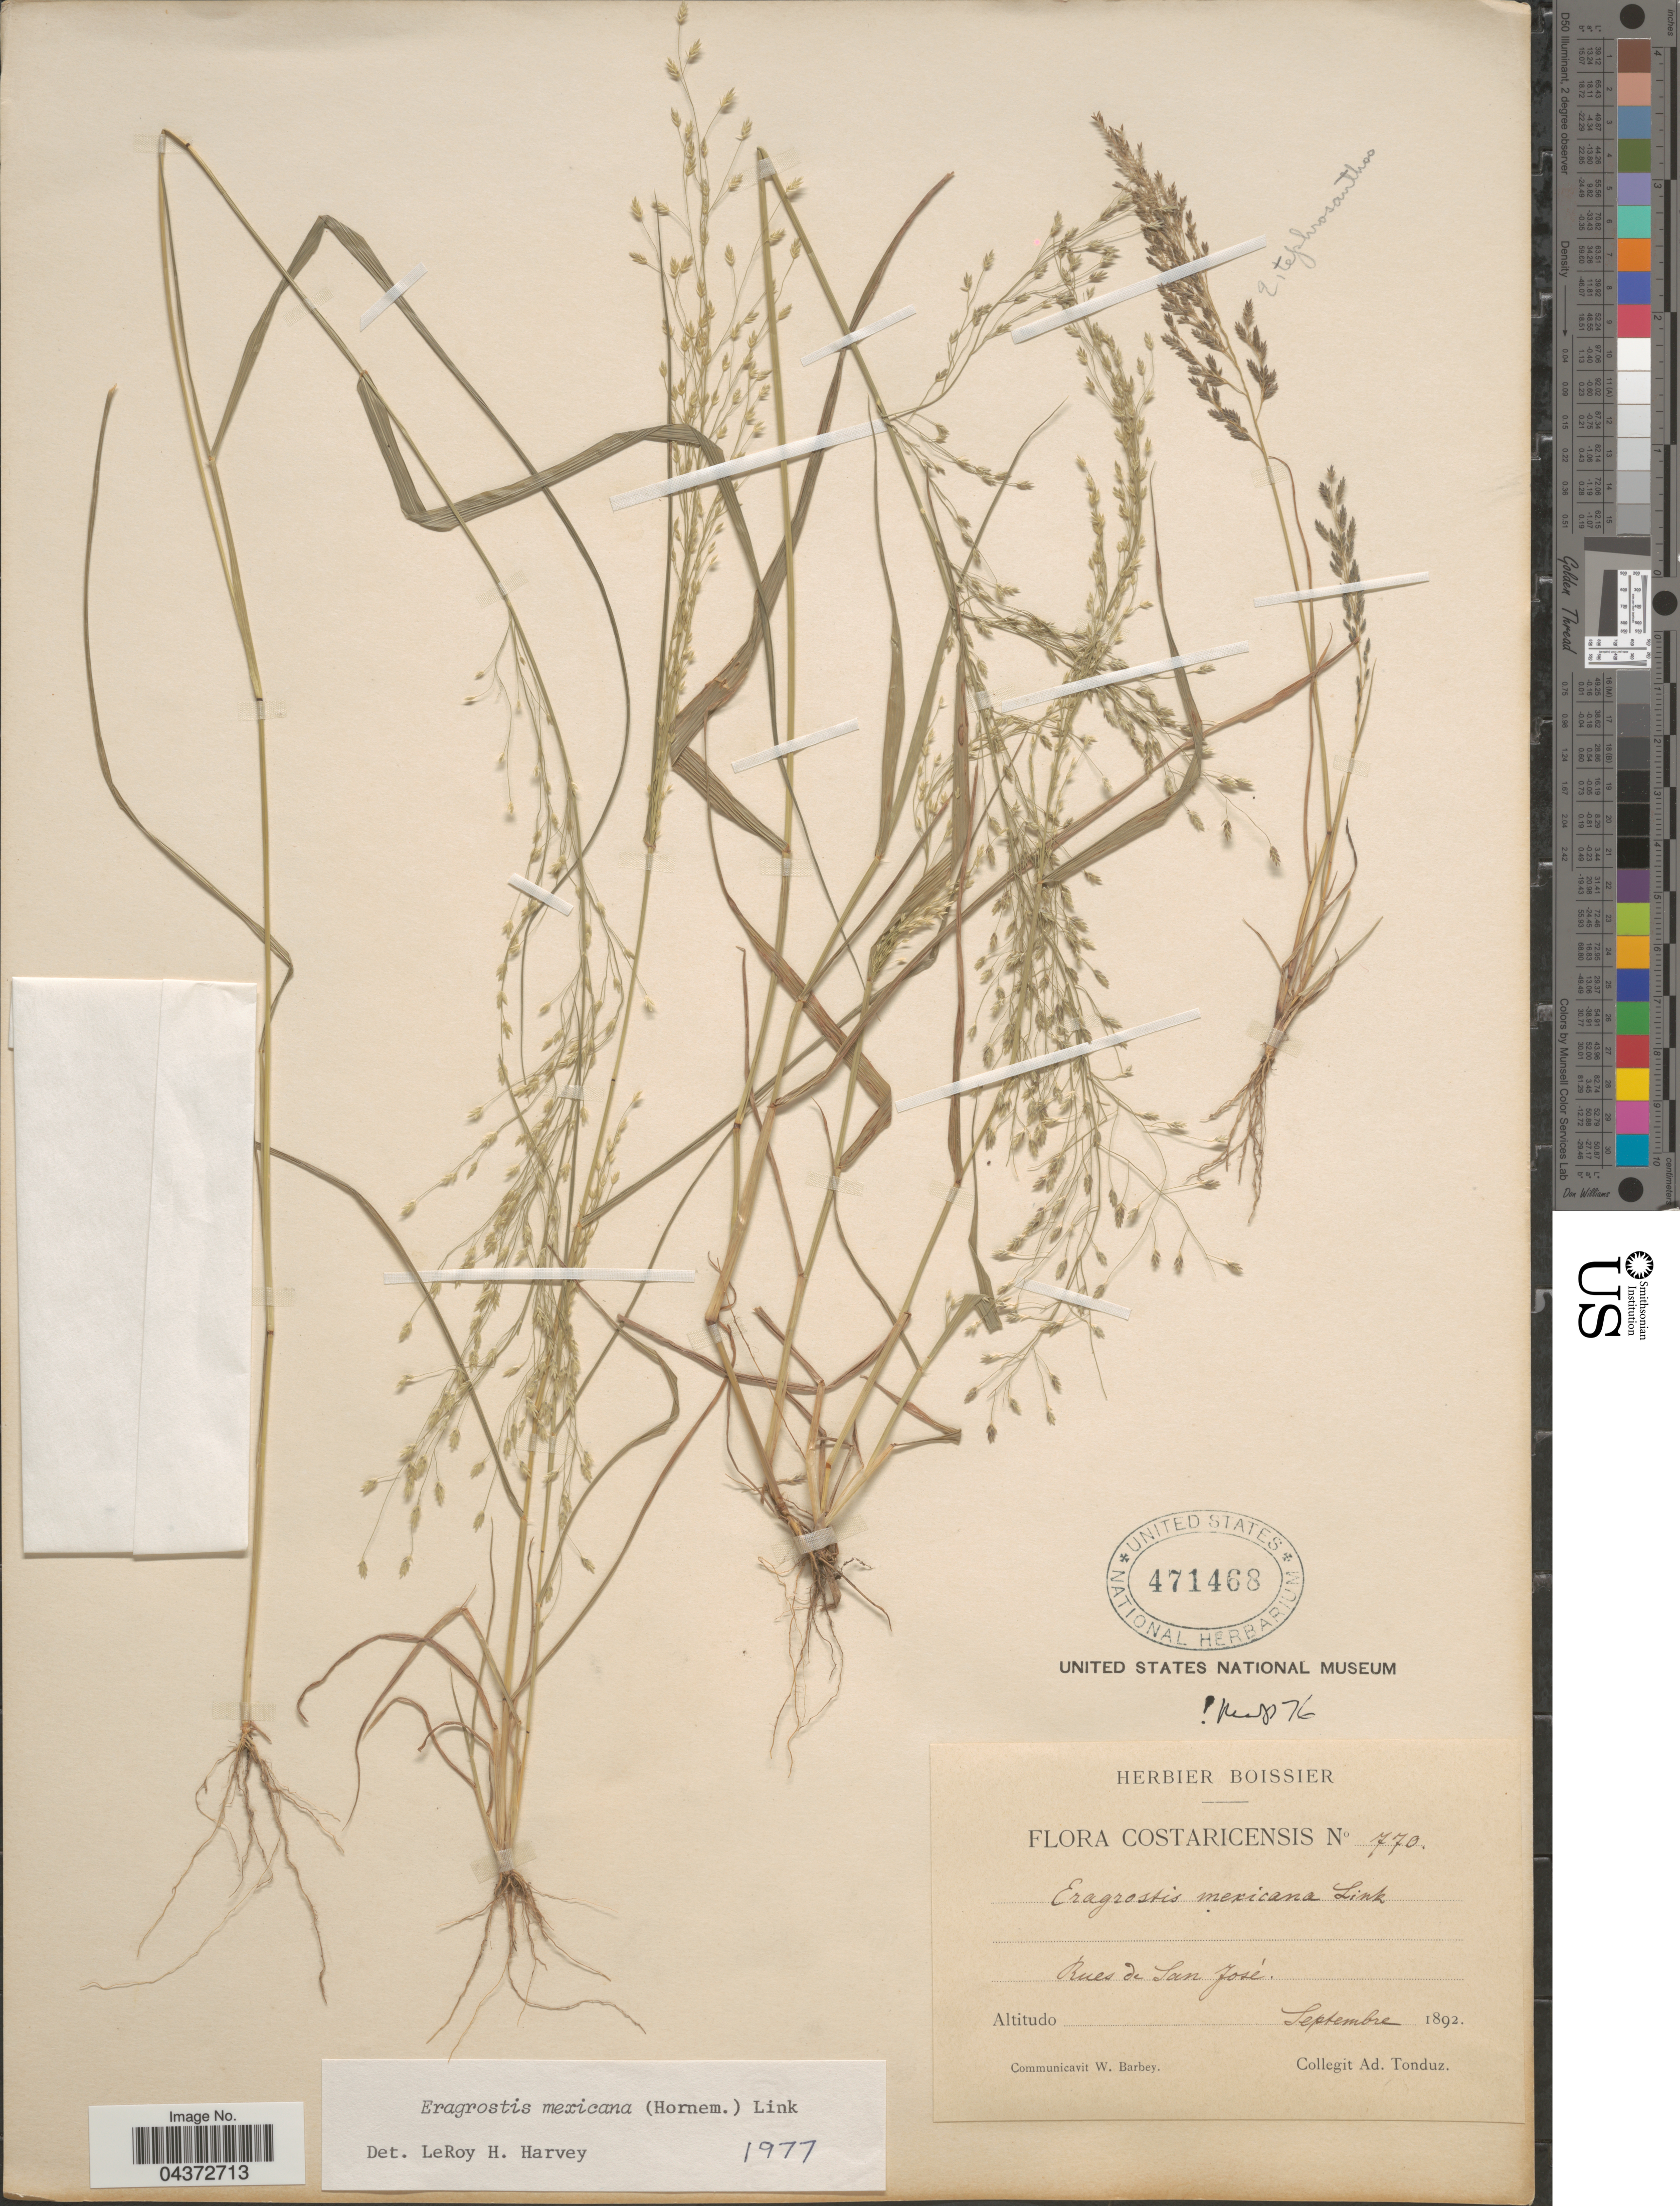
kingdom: Plantae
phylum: Tracheophyta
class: Liliopsida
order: Poales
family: Poaceae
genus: Eragrostis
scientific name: Eragrostis mexicana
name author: (Hornem.) Link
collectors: A. Tonduz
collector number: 770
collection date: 1892-09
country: Costa Rica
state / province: San José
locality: Rues de San José.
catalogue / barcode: US 471468